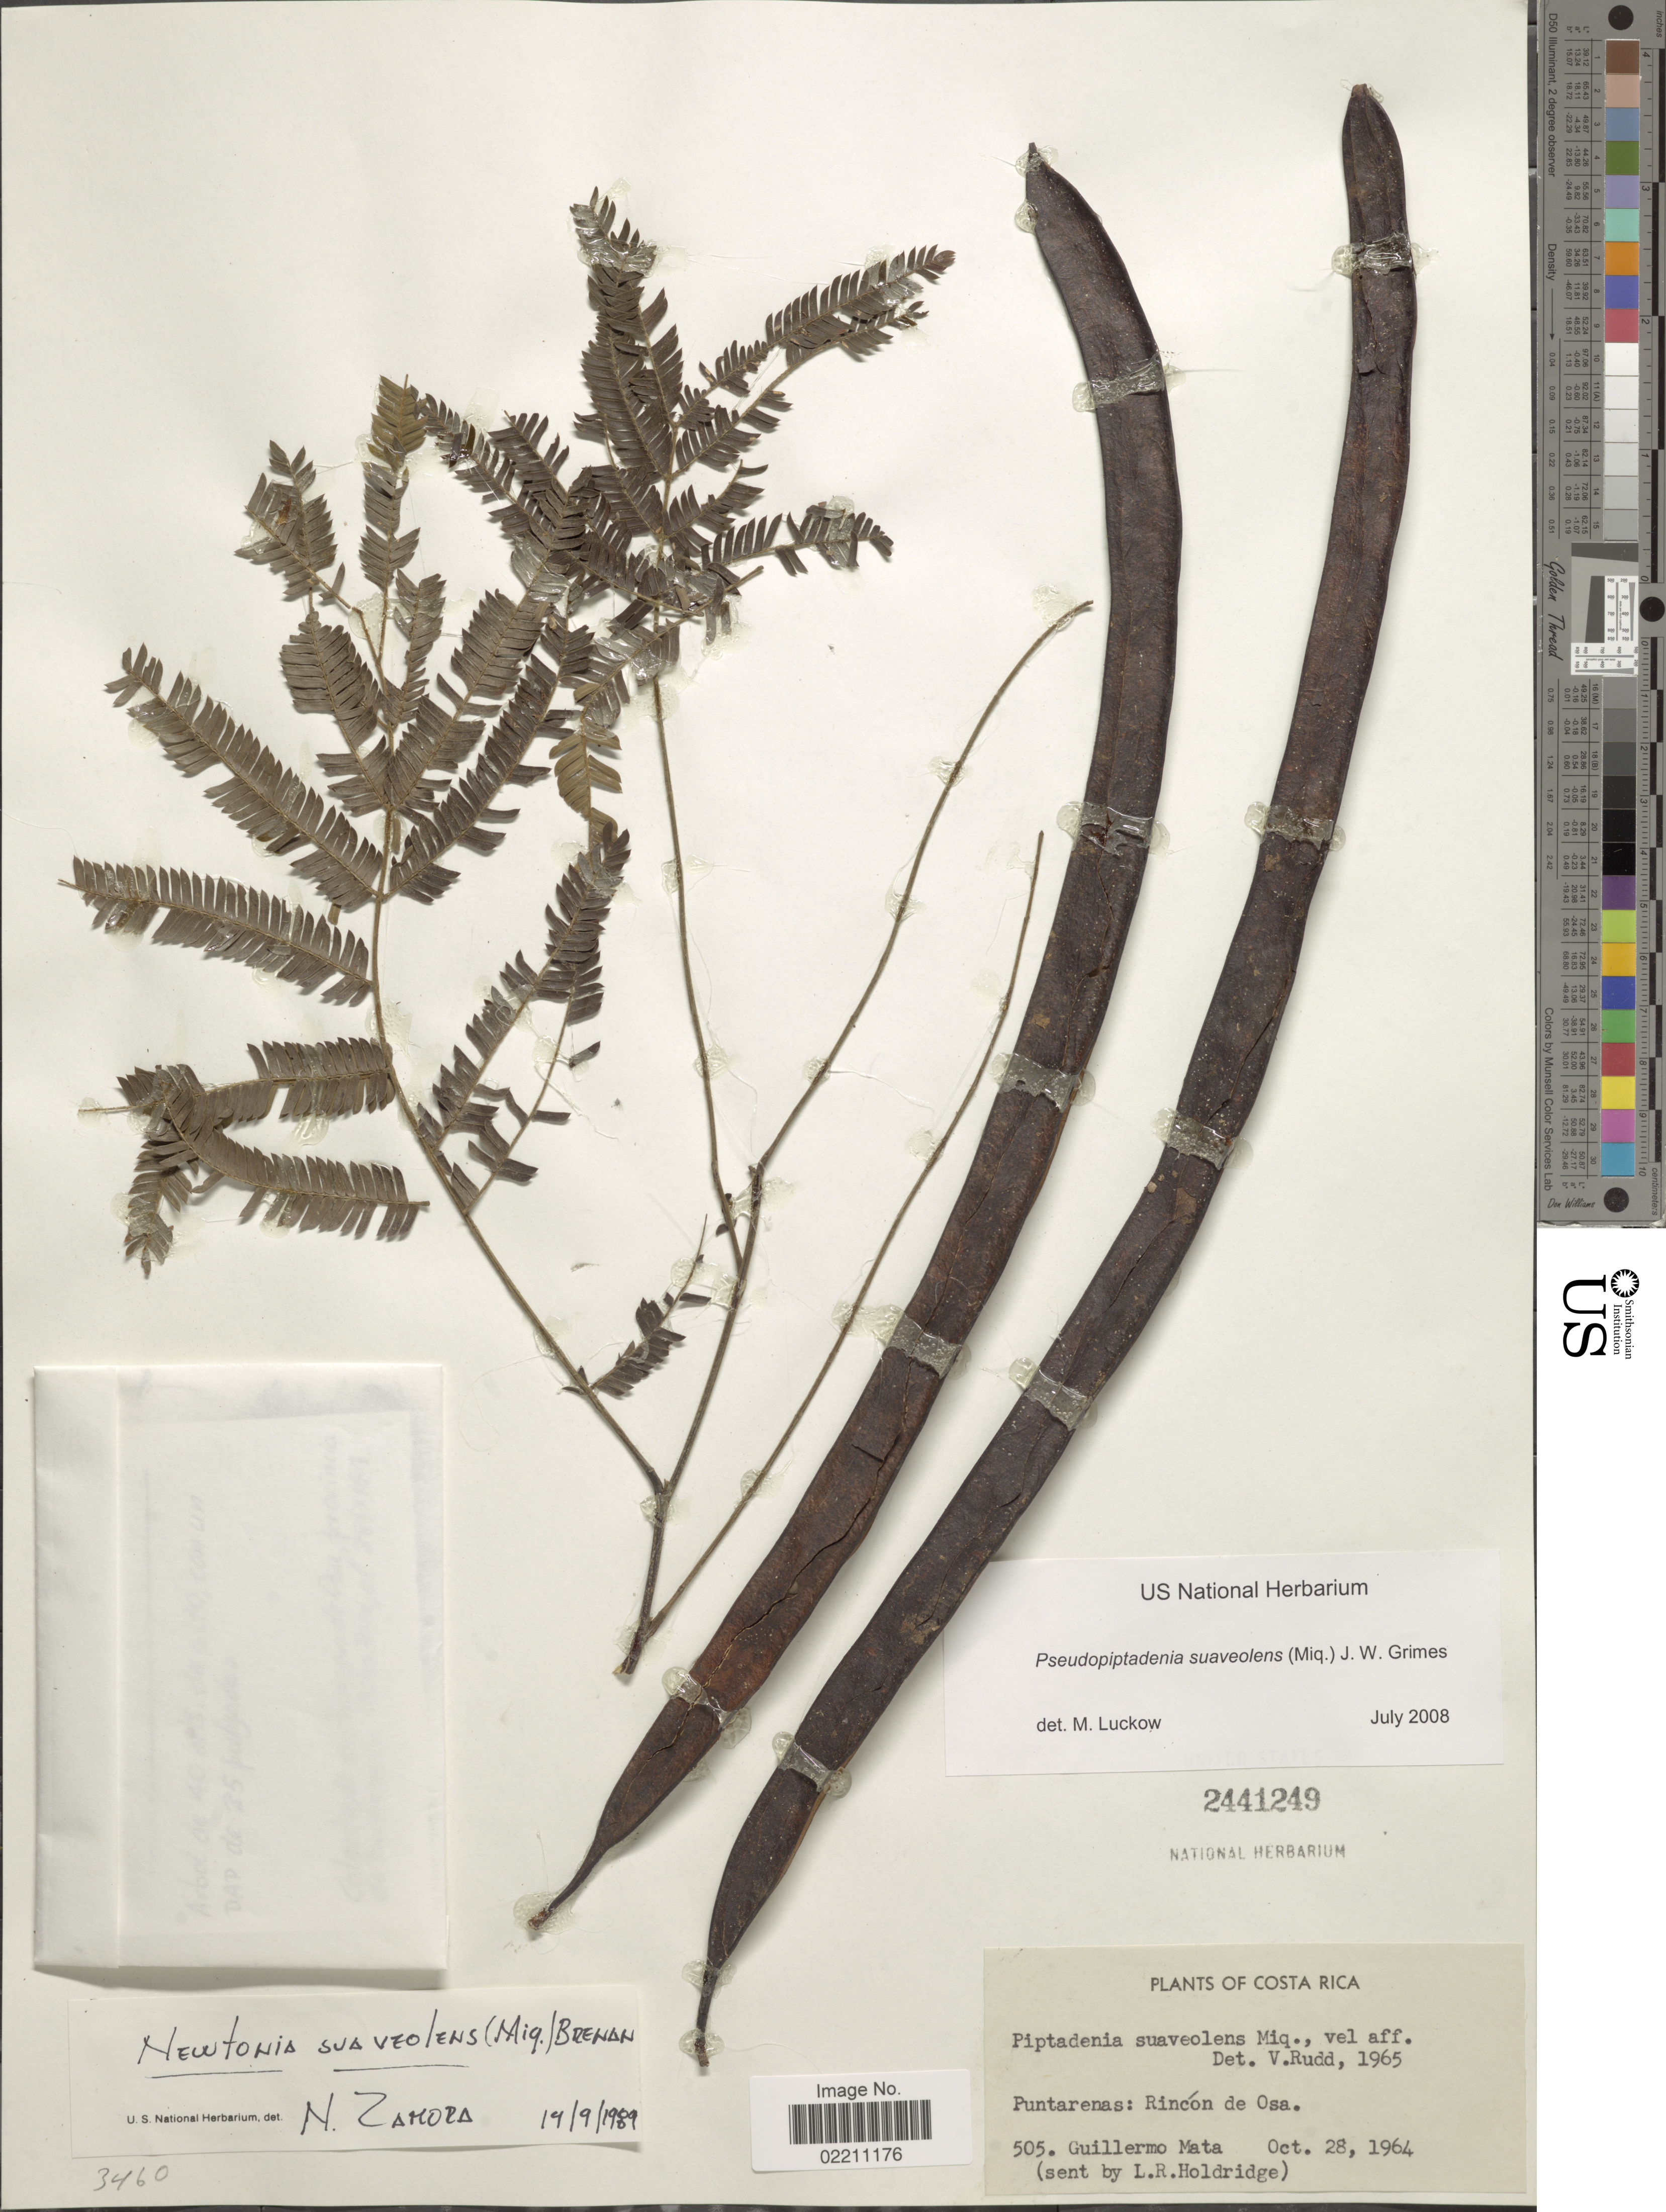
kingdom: Plantae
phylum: Tracheophyta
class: Magnoliopsida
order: Fabales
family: Fabaceae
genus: Marlimorimia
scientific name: Marlimorimia psilostachya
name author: (DC.) L.P. Queiroz & Marc.F. Simon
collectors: G. Mata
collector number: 505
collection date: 1964-10-28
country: Costa Rica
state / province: Puntarenas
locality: Costa Rica, Puntarenas: Rincon de Osa.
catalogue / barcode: US 2441249